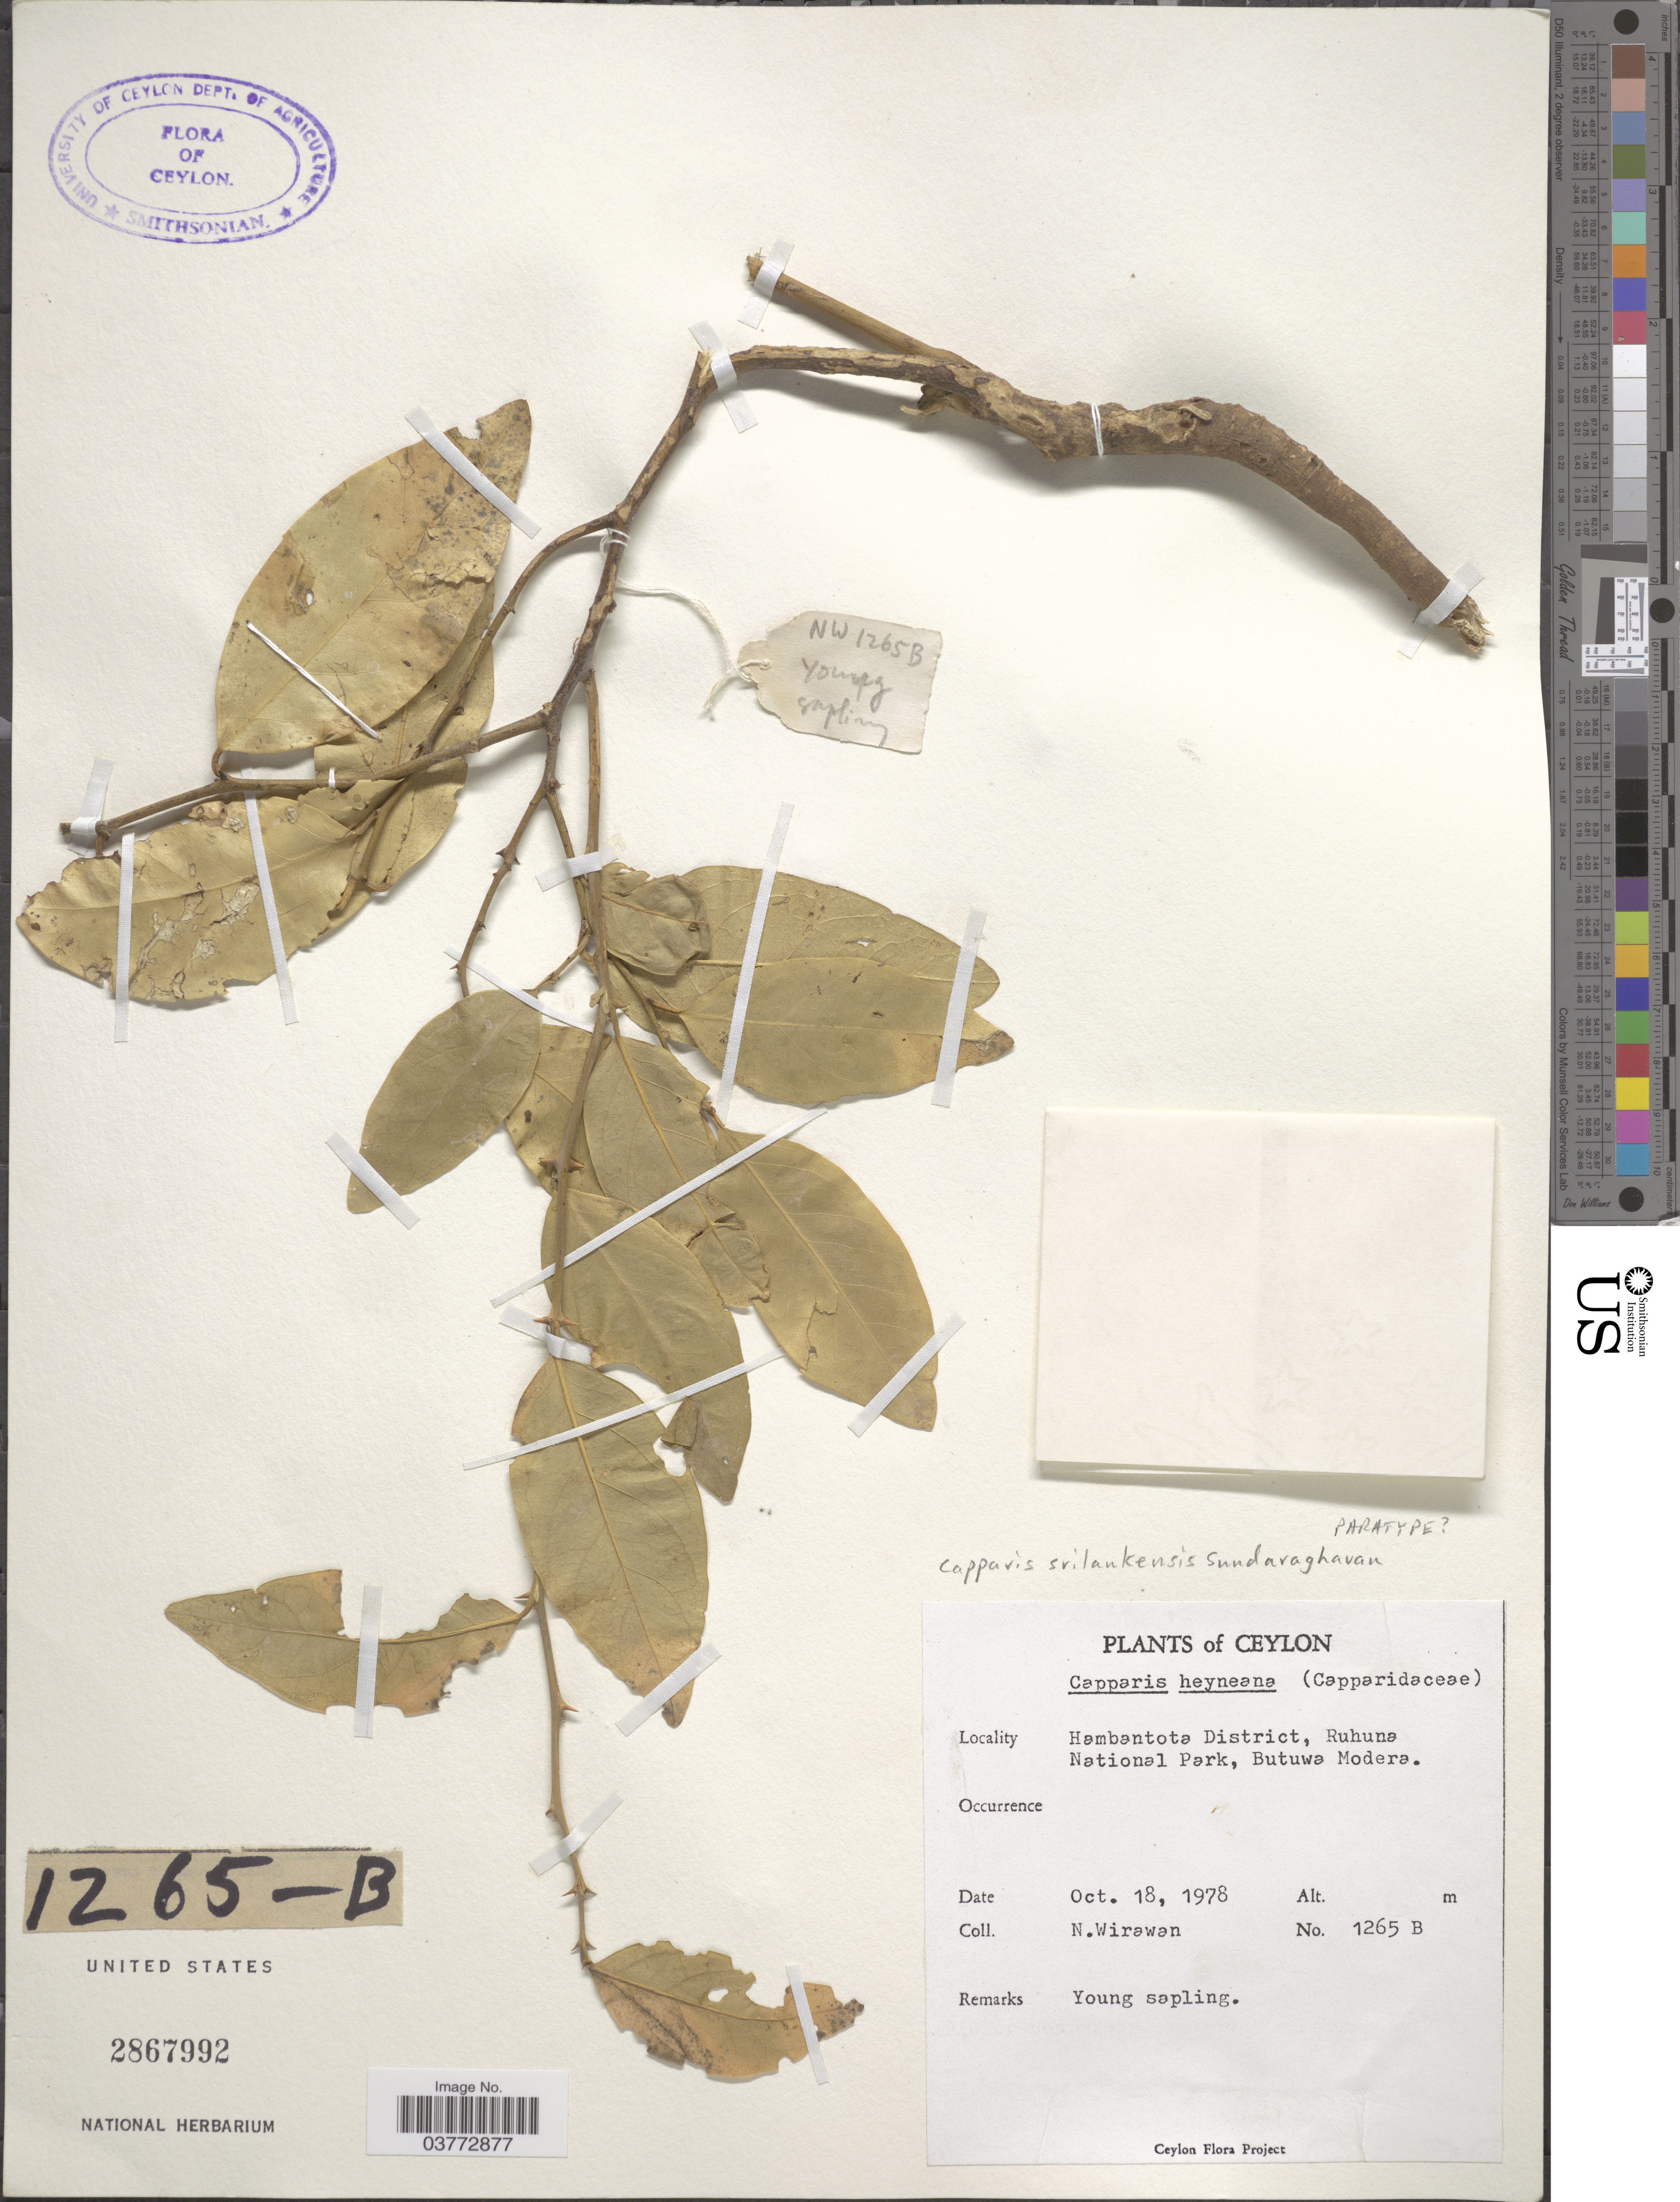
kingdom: Plantae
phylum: Tracheophyta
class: Magnoliopsida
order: Brassicales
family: Capparaceae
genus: Capparis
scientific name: Capparis srilankensis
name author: Sundararaghavan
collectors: N. Wirawan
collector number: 1265B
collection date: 1978-10-18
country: Sri Lanka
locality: Ceylon. Hambantota District, Ruhuna National Park, Butuwa Modera.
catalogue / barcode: US 2867992